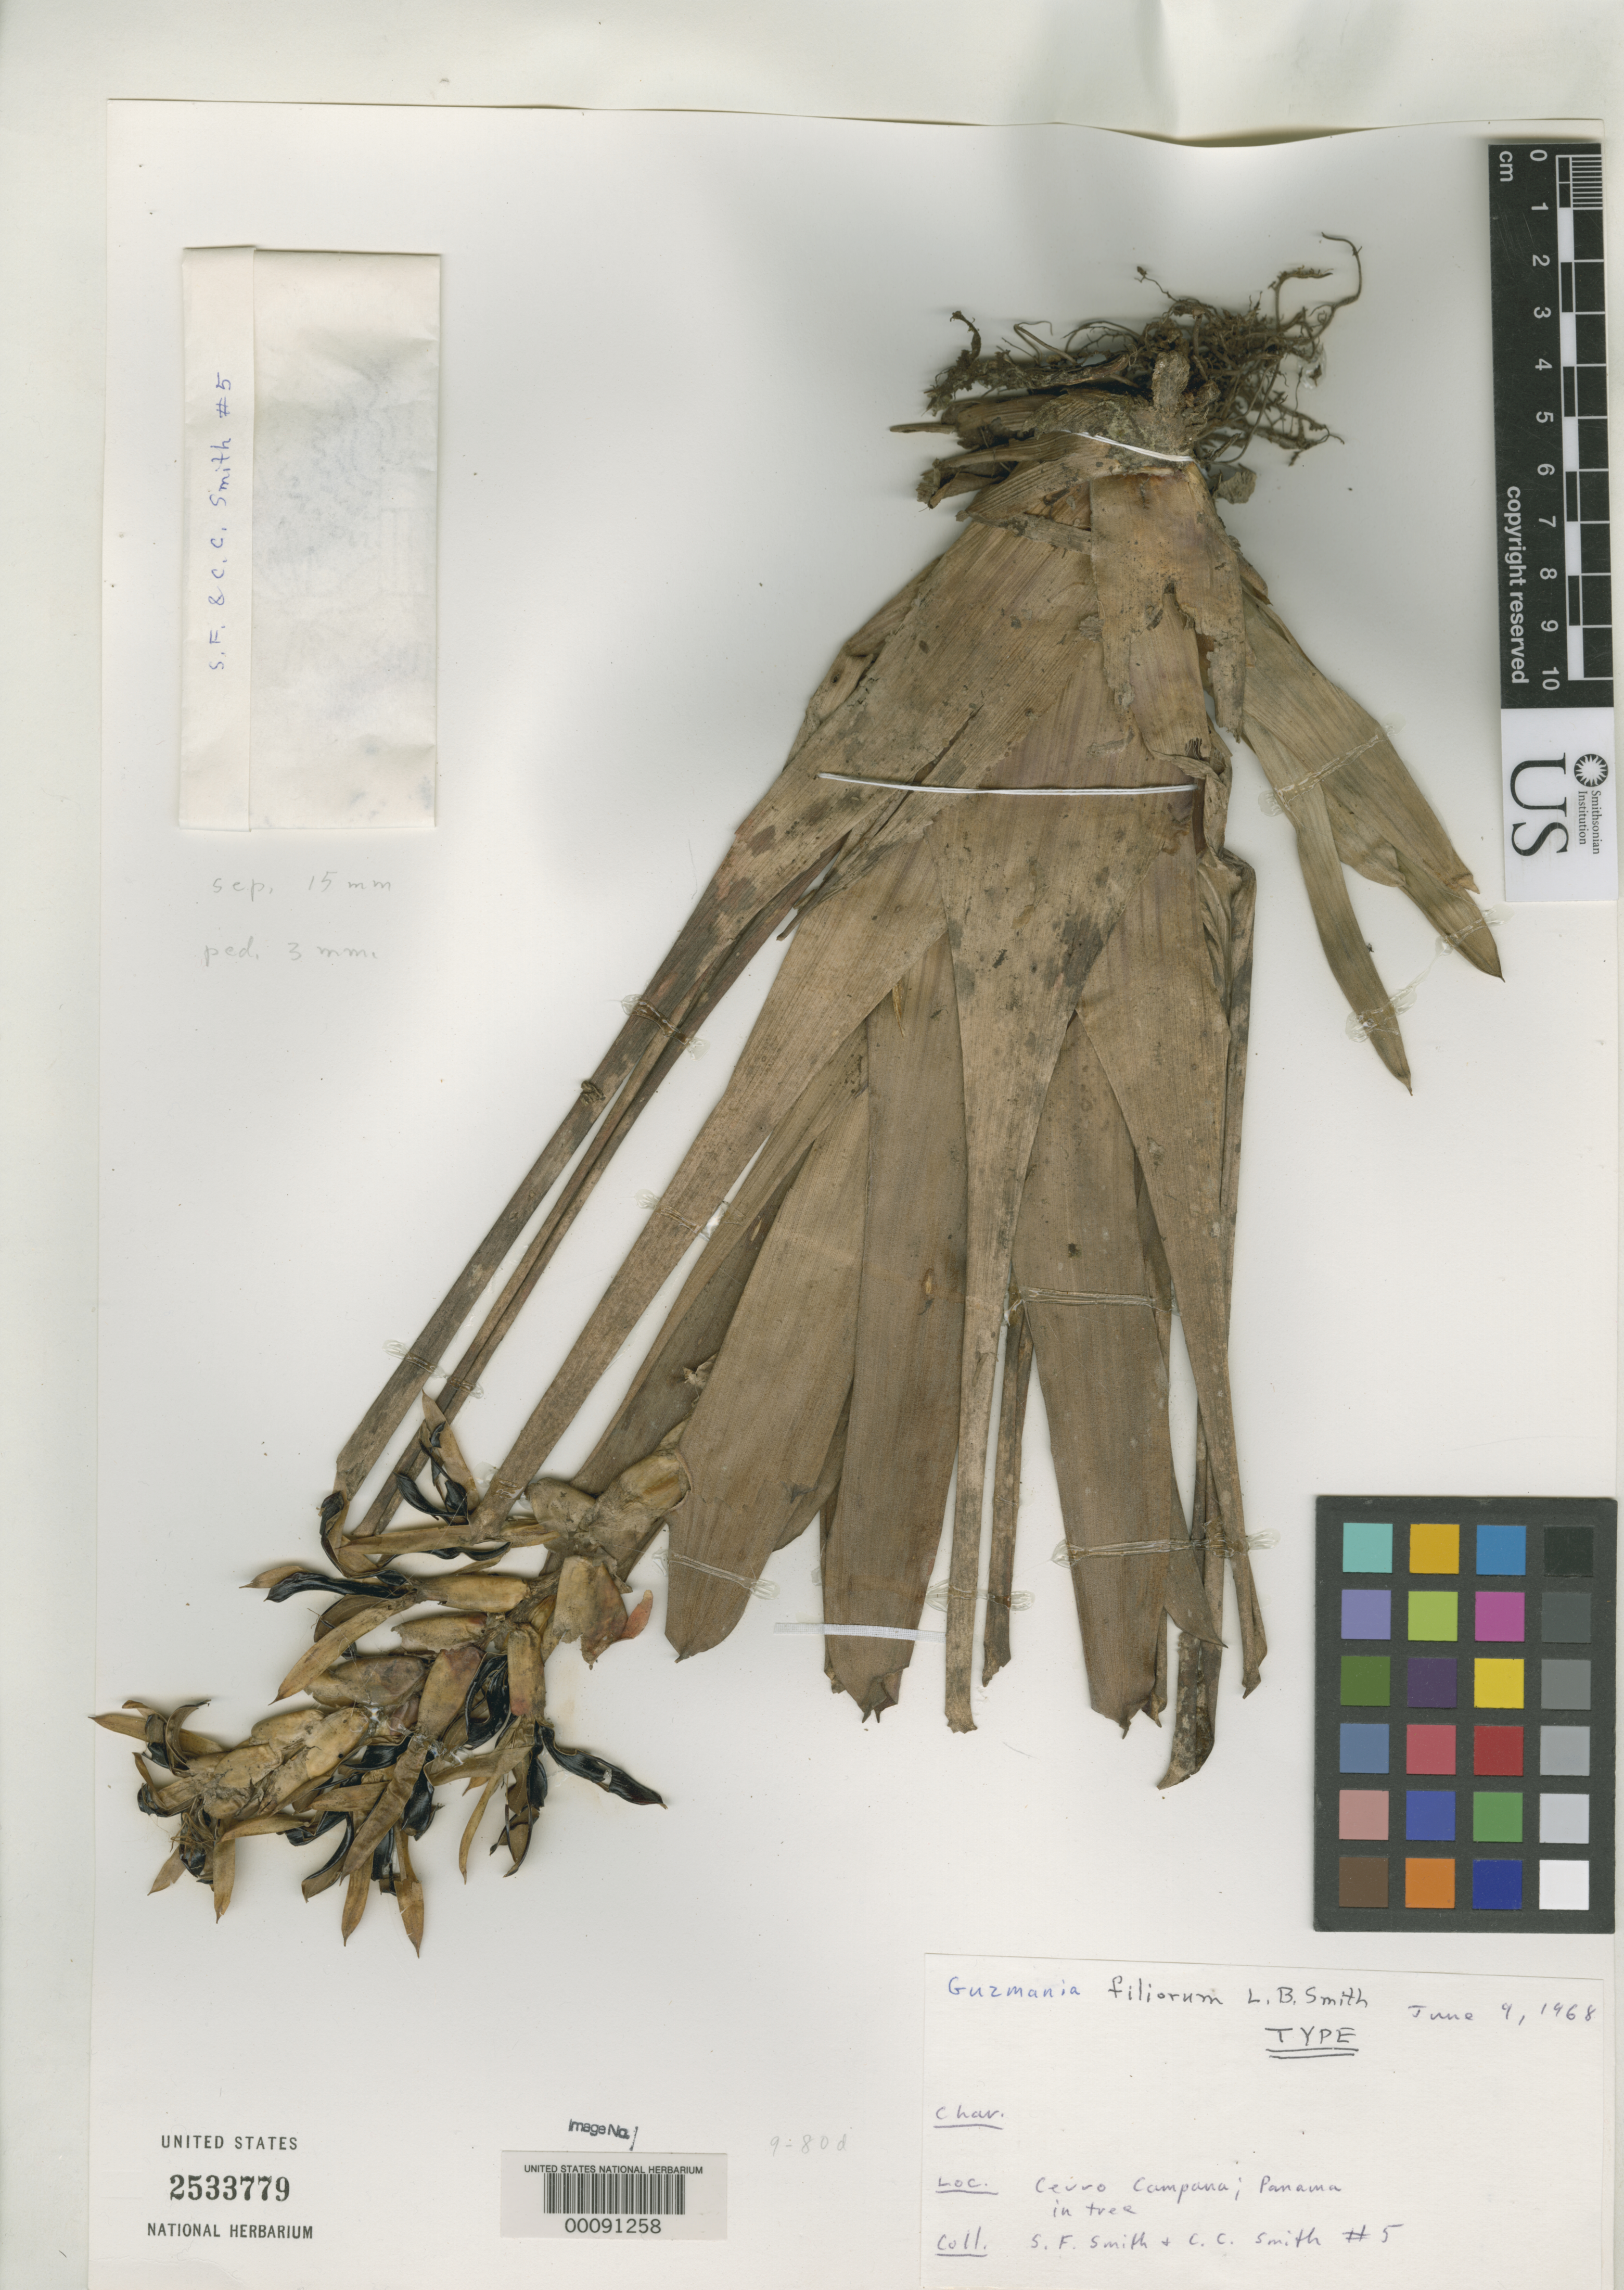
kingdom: Plantae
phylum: Tracheophyta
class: Liliopsida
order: Poales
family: Bromeliaceae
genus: Guzmania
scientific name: Guzmania filiorum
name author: L.B. Sm.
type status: Holotype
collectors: S.F. Smith & C. C. Smith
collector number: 5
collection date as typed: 07 Jun 1968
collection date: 1968-06-07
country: Panama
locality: Cerro Campana.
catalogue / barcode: US 2533779